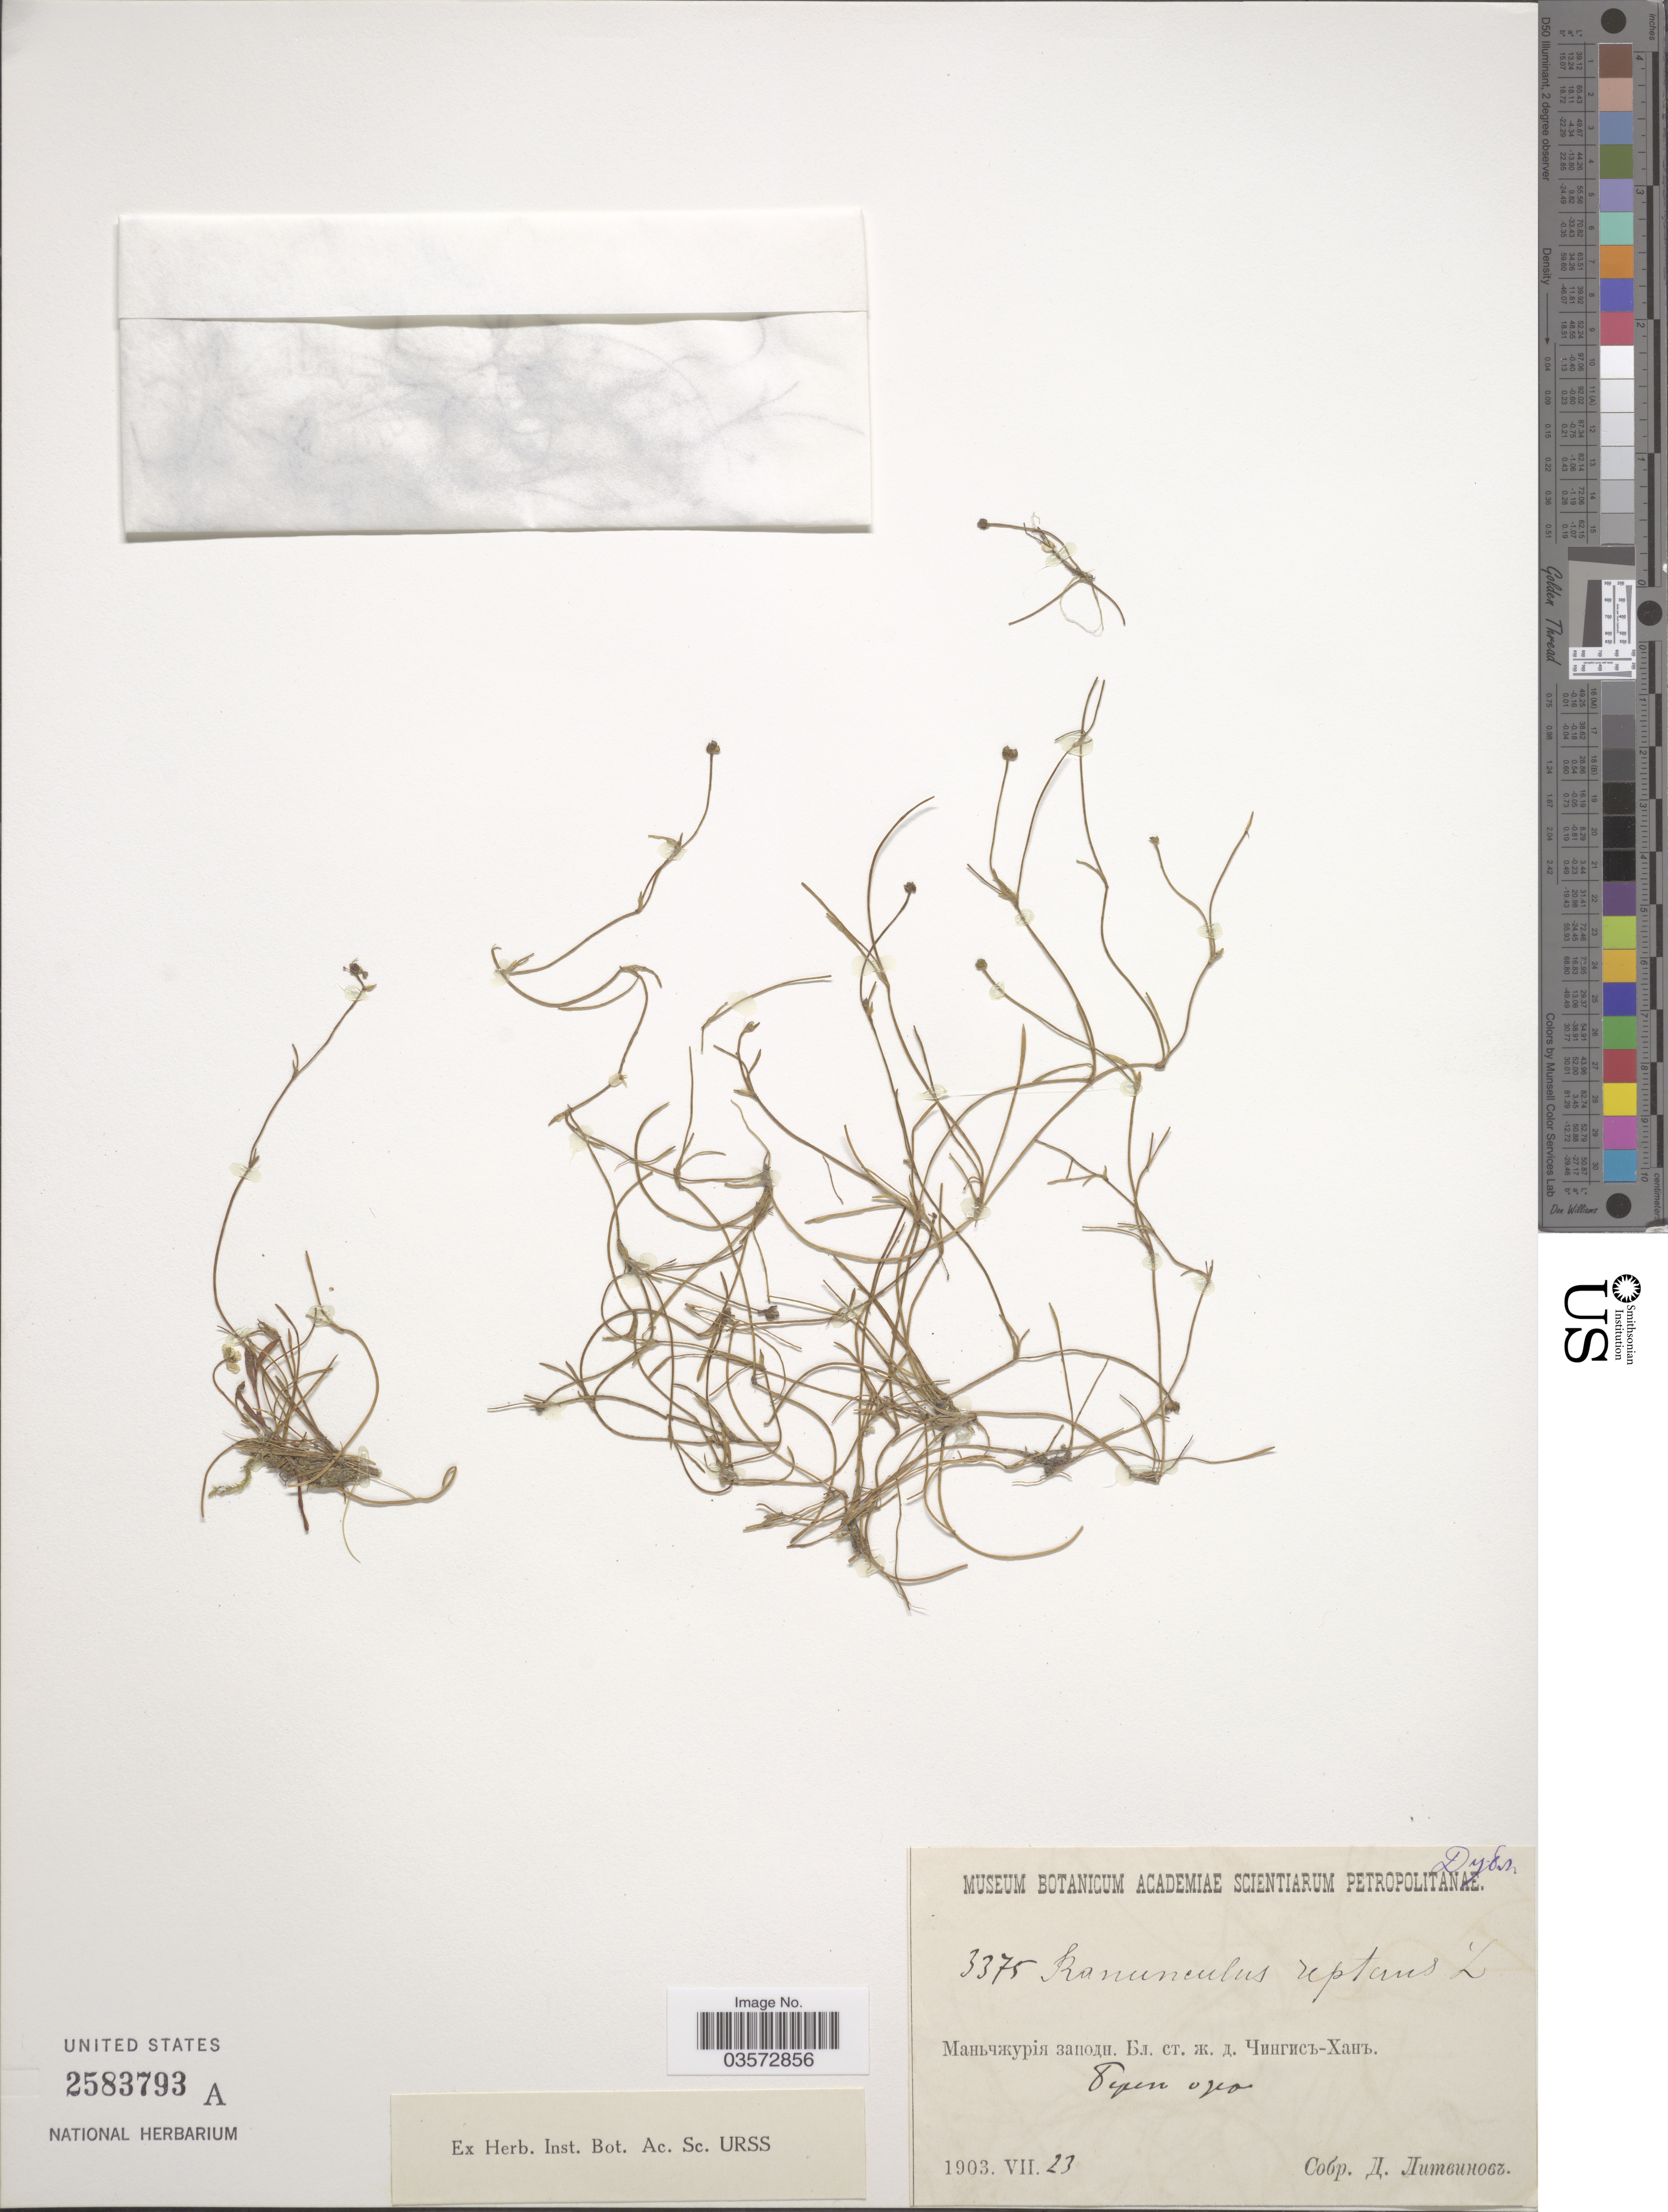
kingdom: Plantae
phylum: Tracheophyta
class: Magnoliopsida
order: Ranunculales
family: Ranunculaceae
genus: Ranunculus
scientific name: Ranunculus reptans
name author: L.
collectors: D. Litvinov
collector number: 3375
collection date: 1903-07-23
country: China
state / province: Nei Monggol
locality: Railroad Station Genghis Khan.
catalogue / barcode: US 2583793A